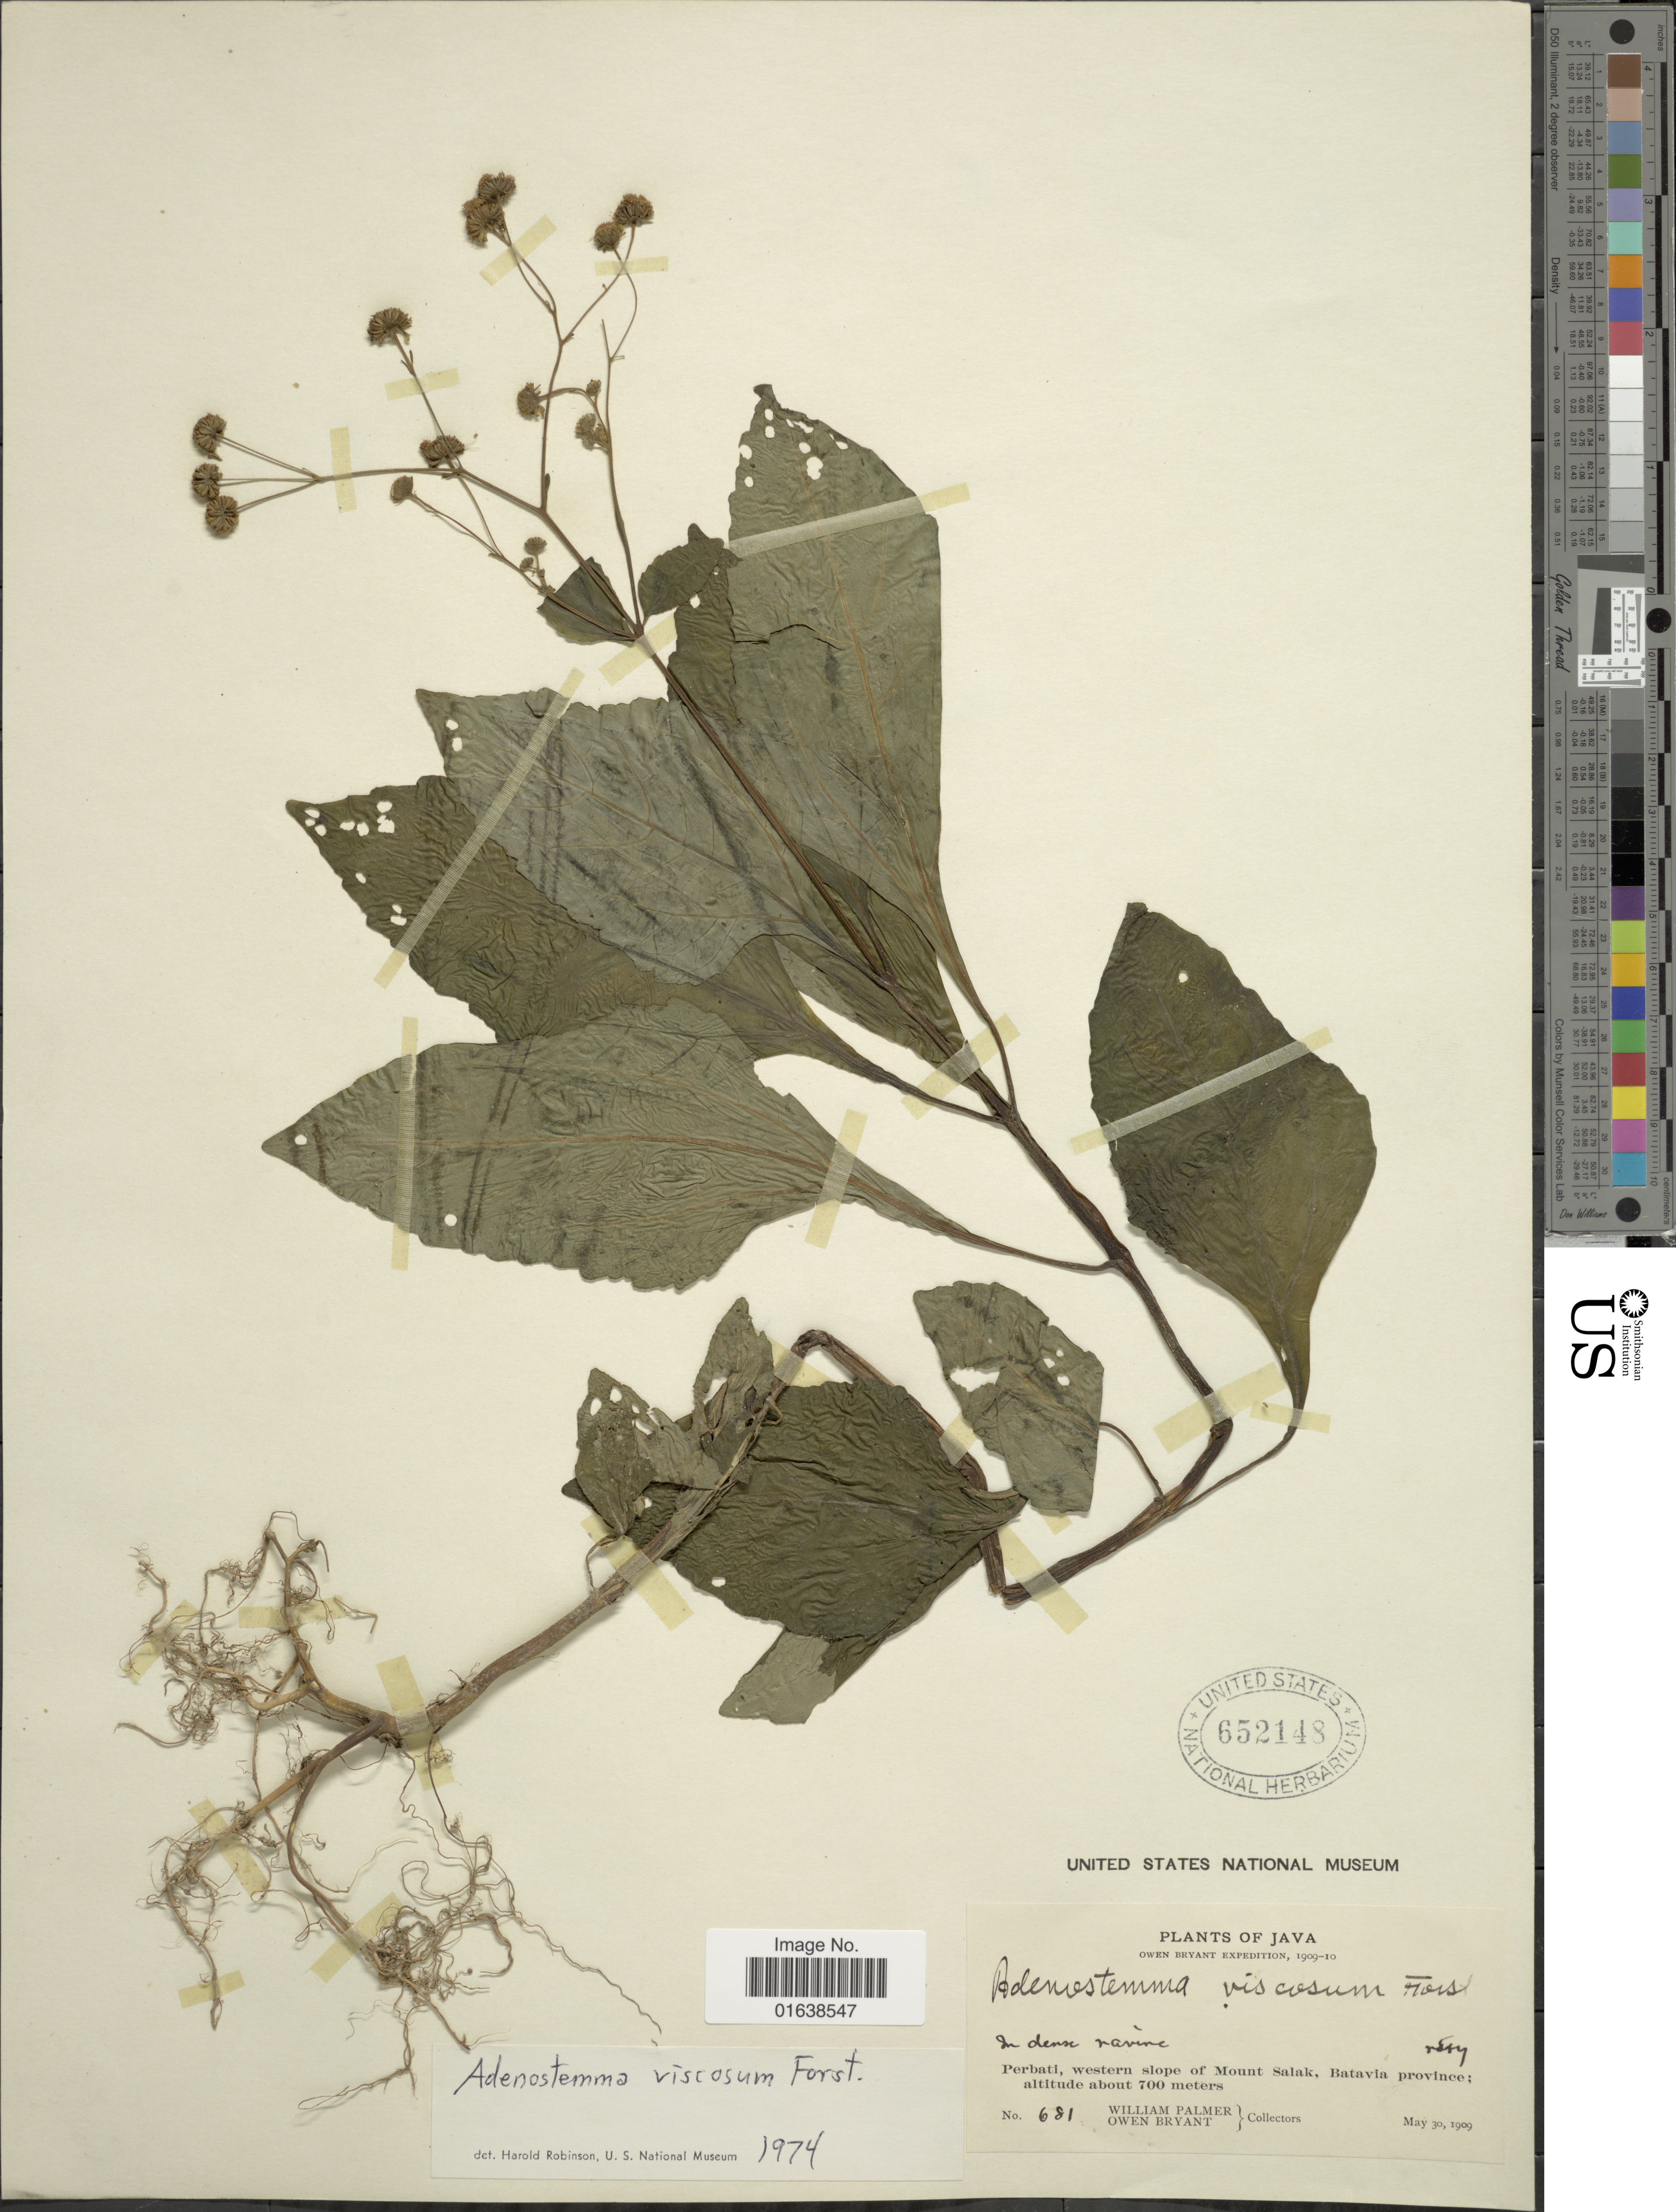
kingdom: Plantae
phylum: Tracheophyta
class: Magnoliopsida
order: Asterales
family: Asteraceae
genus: Adenostemma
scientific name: Adenostemma viscosum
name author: J.R. Forst. & G. Forst.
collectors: W. Palmer & O. Bryant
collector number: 631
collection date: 1909-05-30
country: Indonesia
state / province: Java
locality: Java. Perbati, western slope of Mount Salak, Batavia province.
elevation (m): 700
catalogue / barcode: US 652148